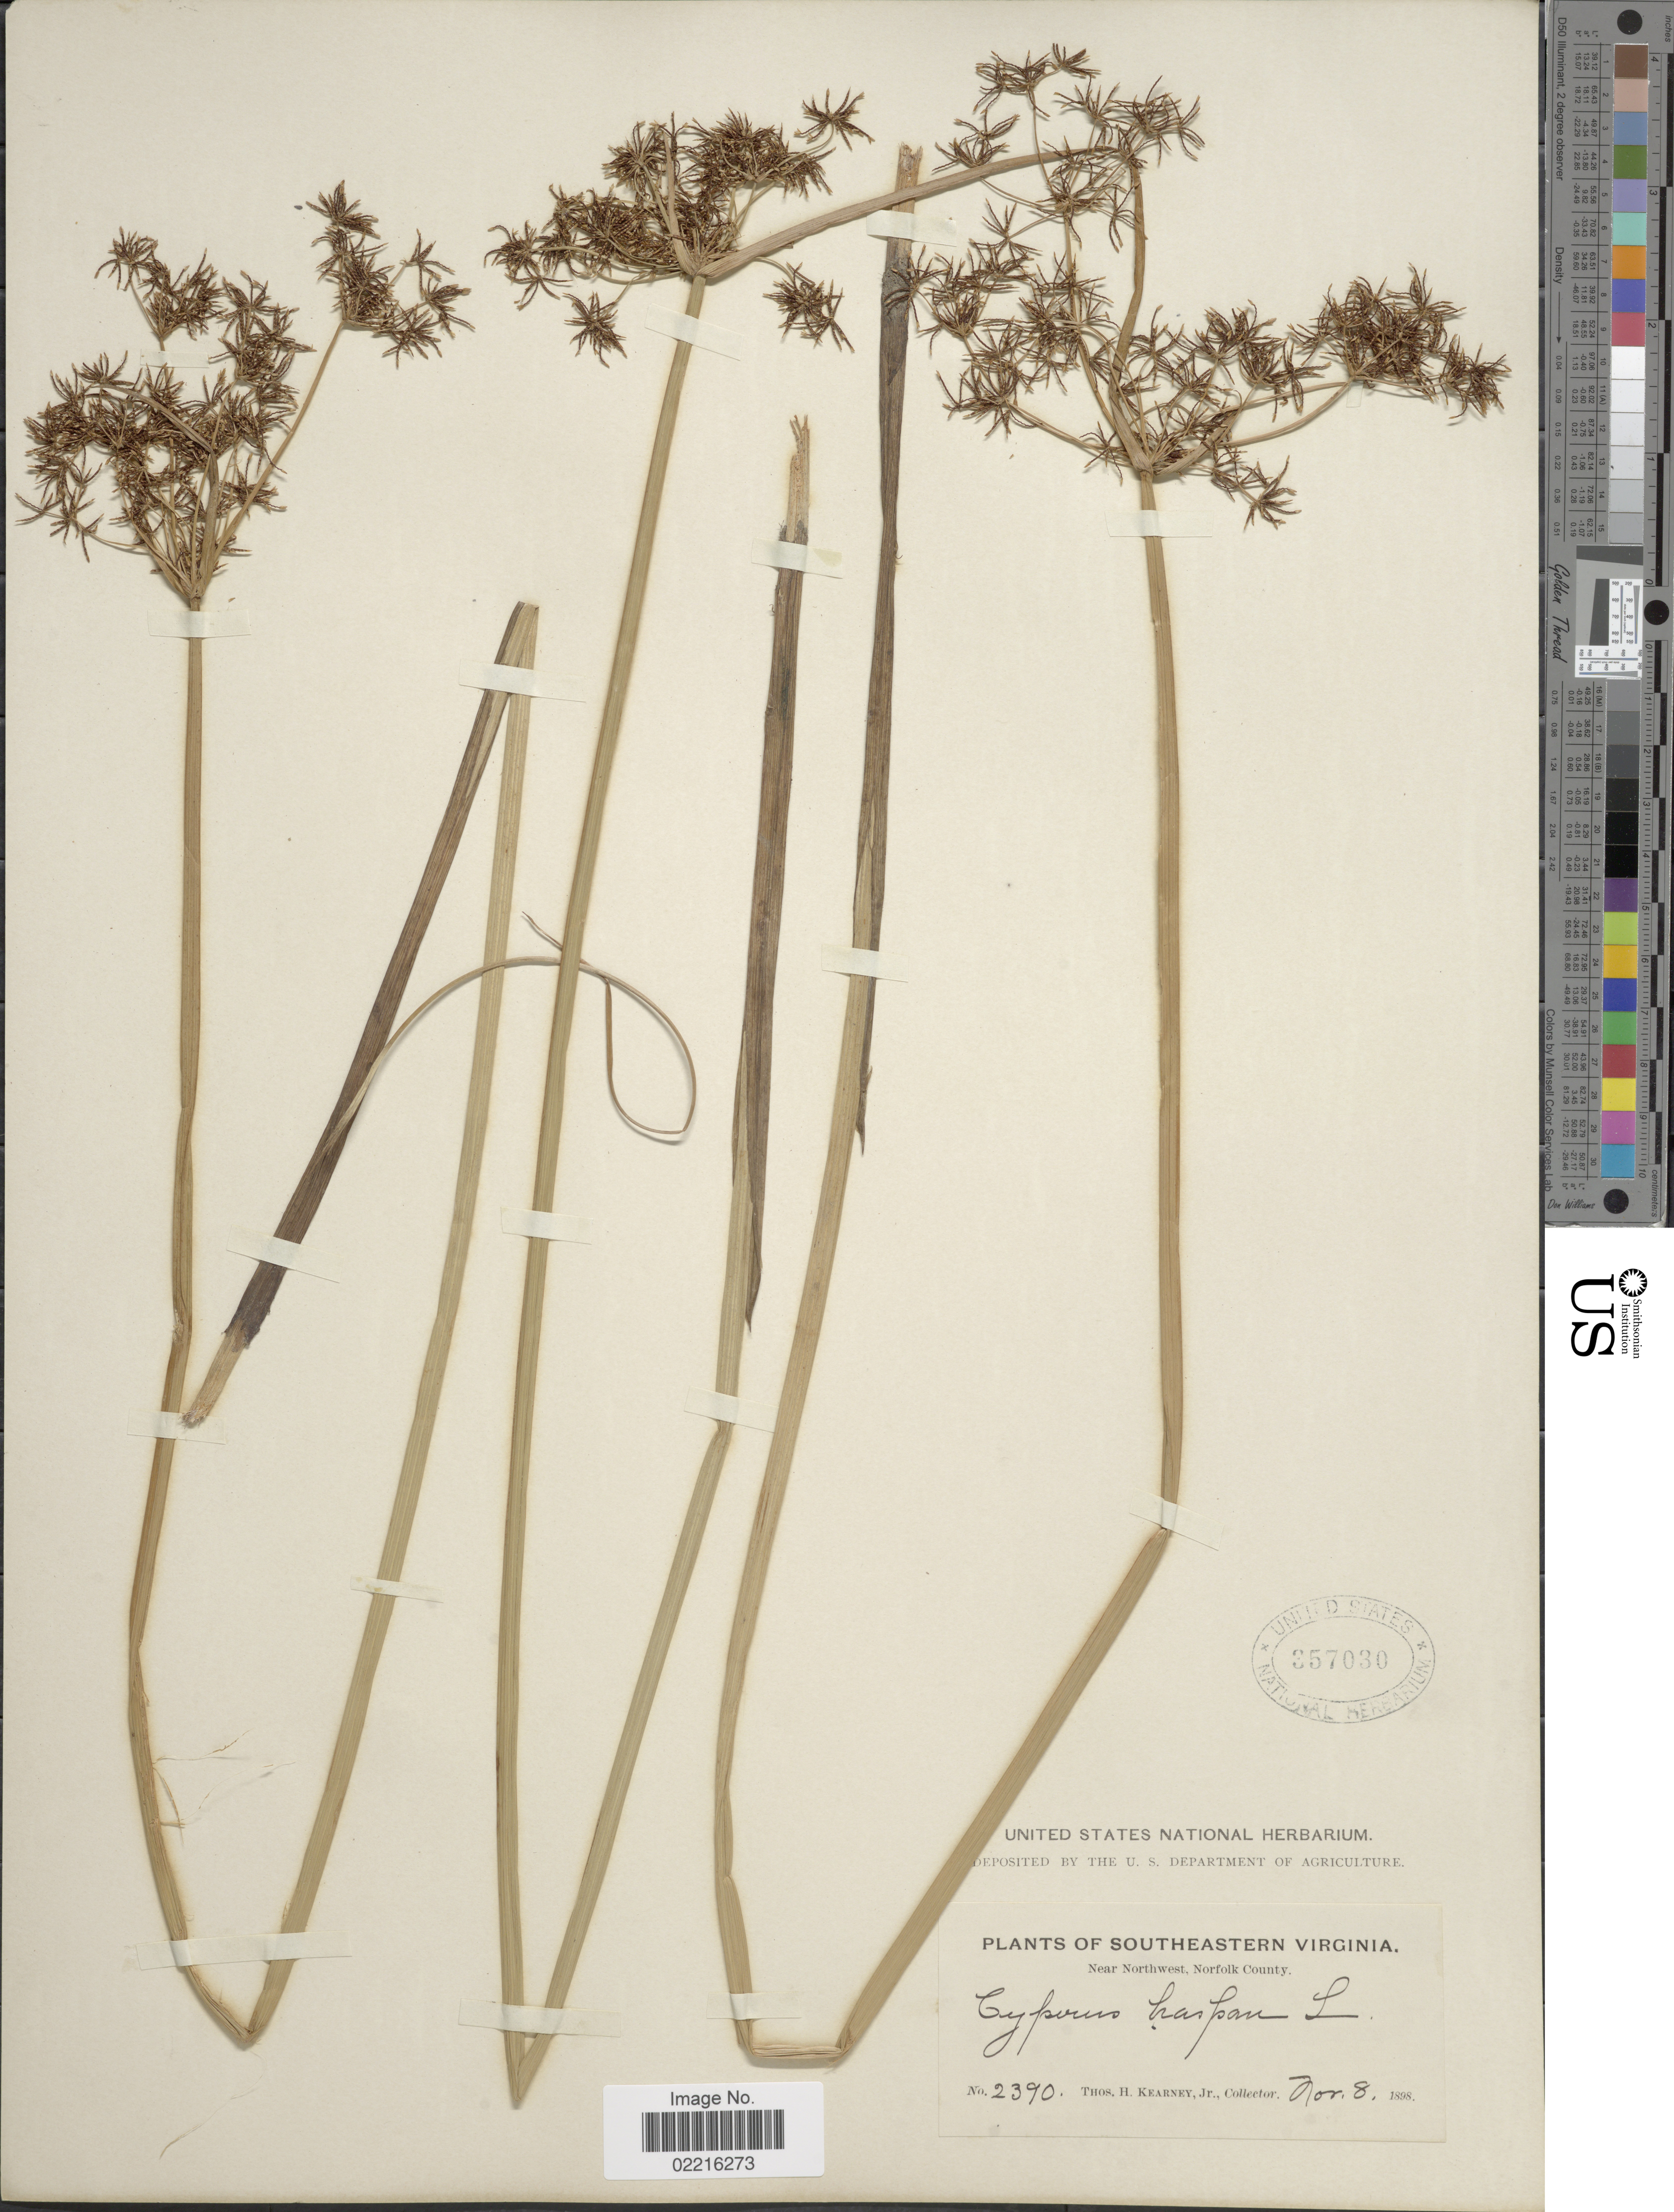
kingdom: Plantae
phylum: Tracheophyta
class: Liliopsida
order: Poales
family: Cyperaceae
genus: Cyperus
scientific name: Cyperus haspan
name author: L.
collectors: T. H. Kearney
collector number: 2390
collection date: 1898-11-08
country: United States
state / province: Virginia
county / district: City of Norfolk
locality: Southeastern Virginia, near Northwest, Norfolk County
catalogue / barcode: US 357030